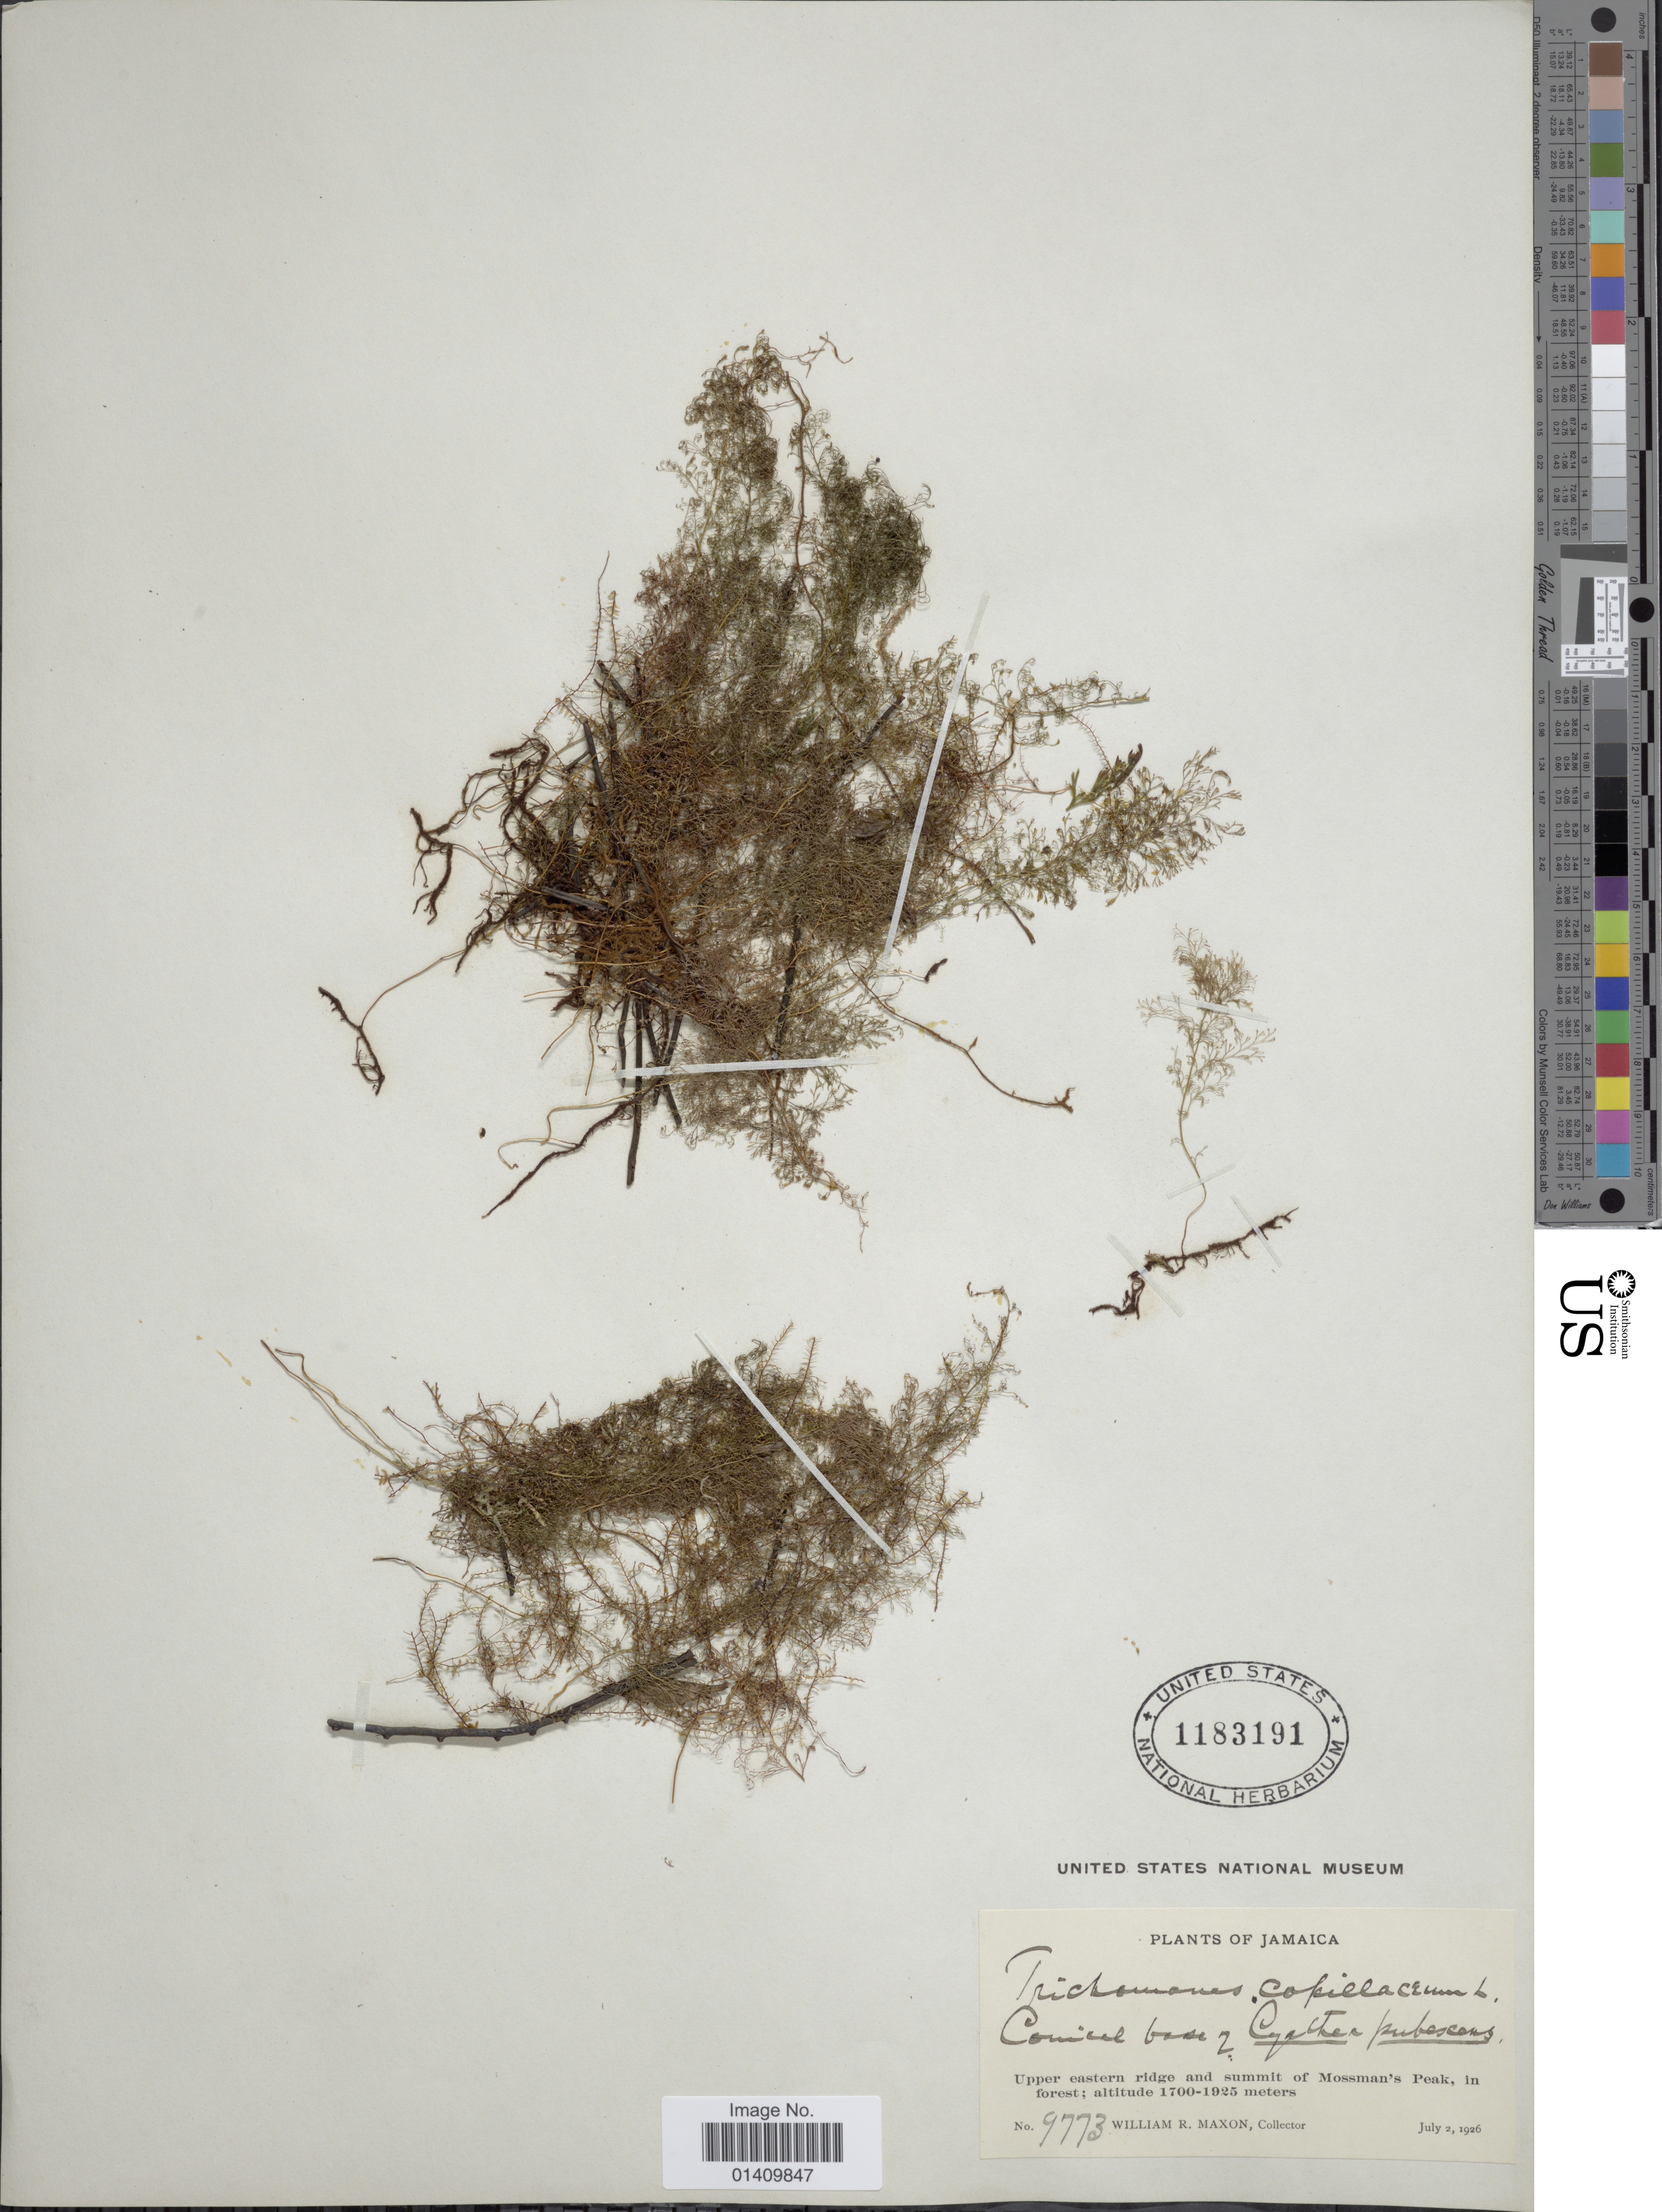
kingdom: Plantae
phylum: Tracheophyta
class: Polypodiopsida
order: Hymenophyllales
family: Hymenophyllaceae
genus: Polyphlebium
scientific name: Polyphlebium capillaceum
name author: (L.) Ebihara & Dubuisson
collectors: W. R. Maxon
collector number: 9773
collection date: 1926-07-02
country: Jamaica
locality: Upper eastern ridge and summit of Mossman's Peak, in forest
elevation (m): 1700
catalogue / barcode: US 1183191